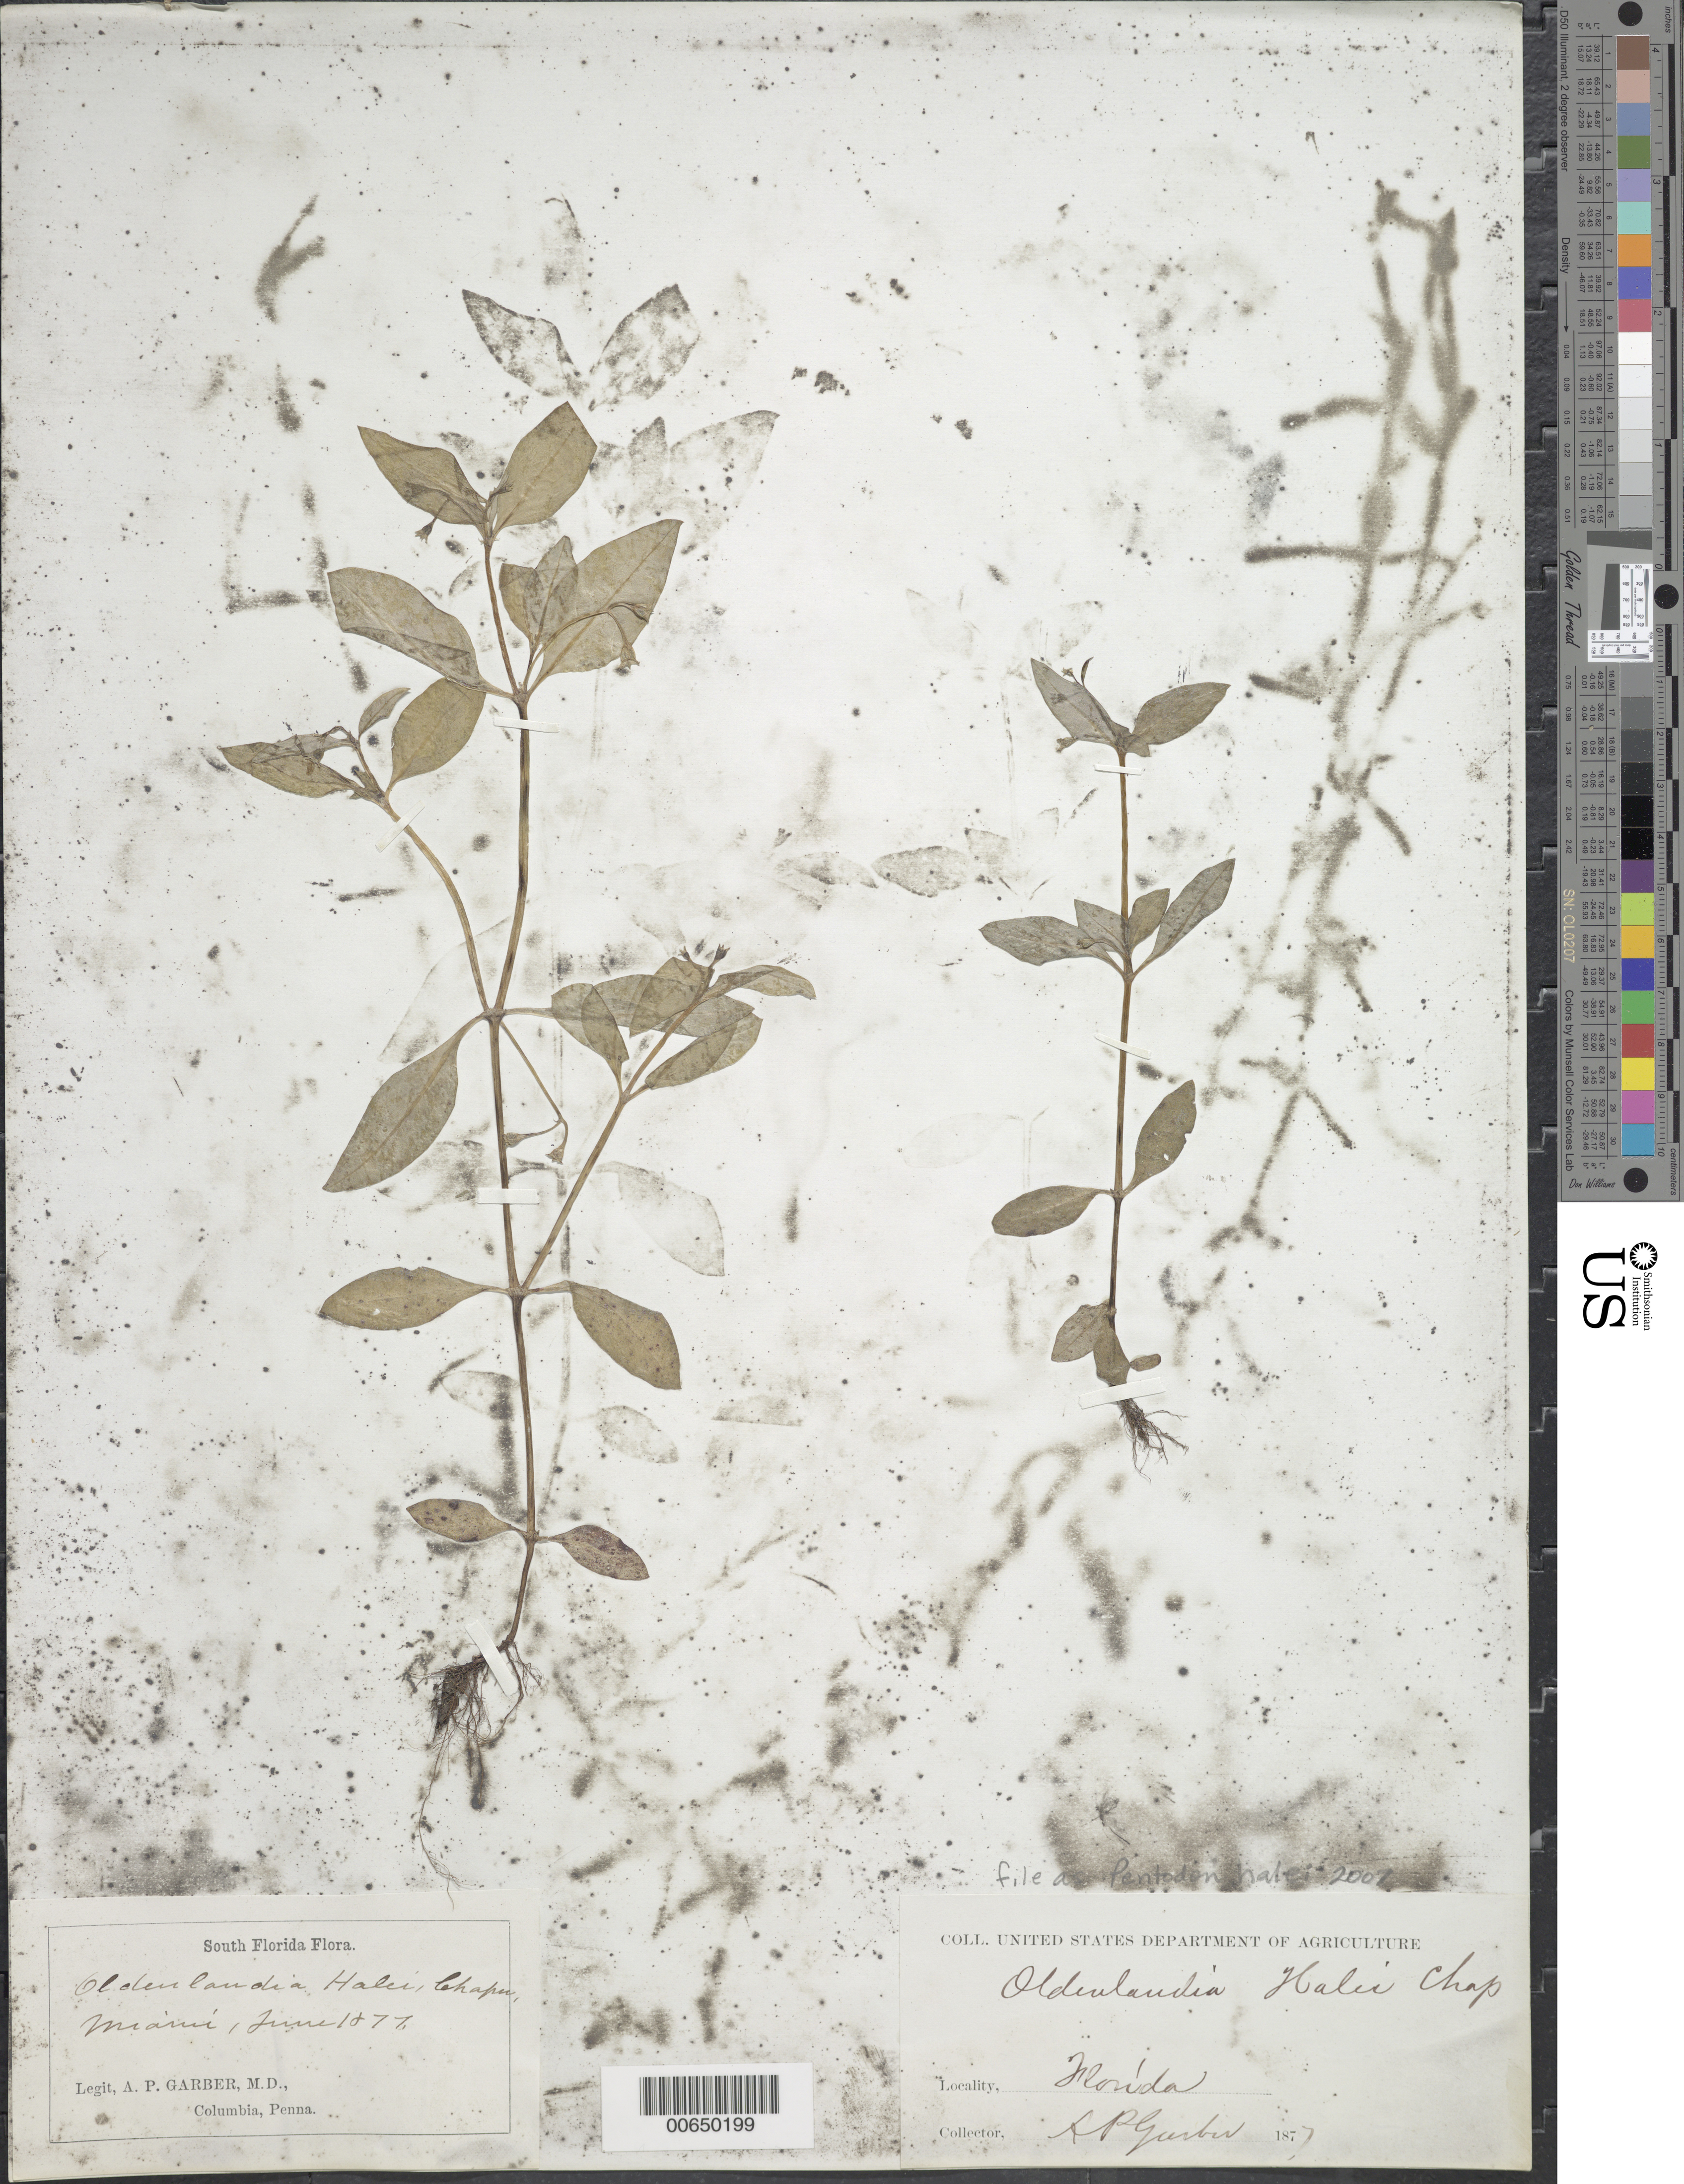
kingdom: Plantae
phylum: Tracheophyta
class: Magnoliopsida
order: Gentianales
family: Rubiaceae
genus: Pentodon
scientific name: Pentodon halei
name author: A. Gray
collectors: A. P. Garber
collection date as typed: Jun 1877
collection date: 1877-06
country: United States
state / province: Florida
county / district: Dade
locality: Miami.